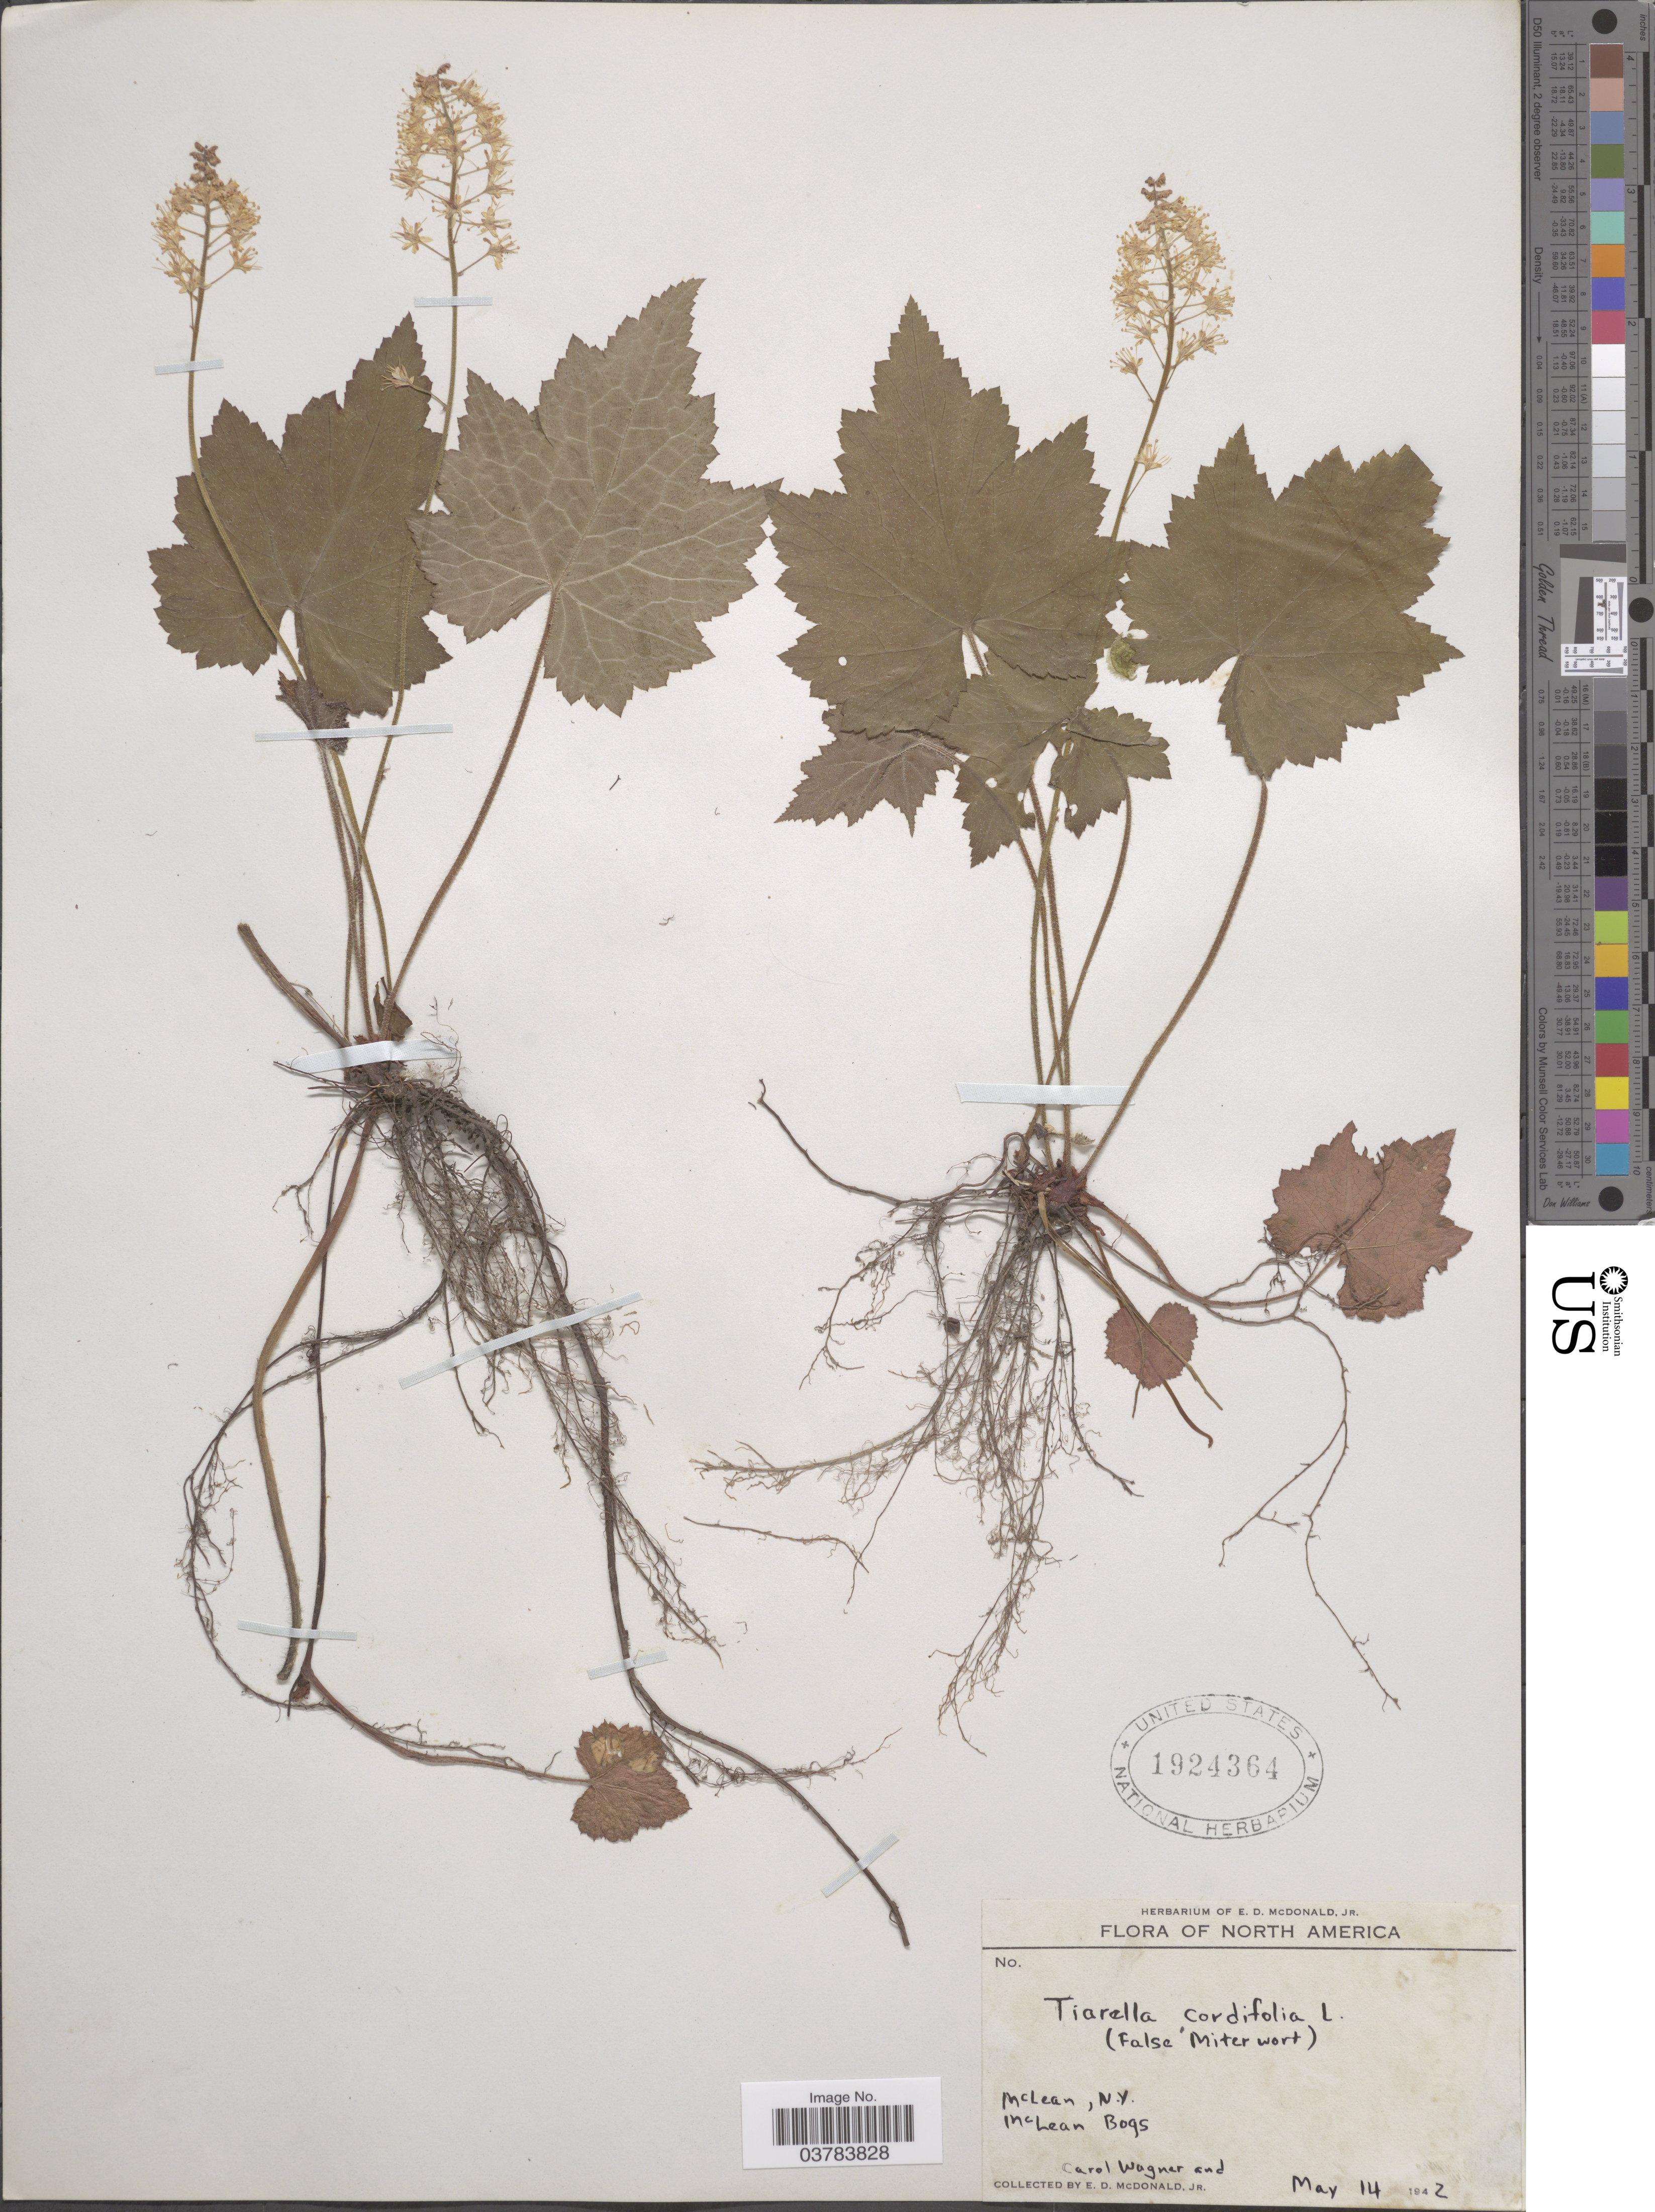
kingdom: Plantae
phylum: Tracheophyta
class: Magnoliopsida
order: Saxifragales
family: Saxifragaceae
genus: Tiarella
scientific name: Tiarella cordifolia var. typica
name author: Lakela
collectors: C. Wagner & E. D. McDonald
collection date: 1942-05-14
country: United States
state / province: New York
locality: McLean. McLean Bogs.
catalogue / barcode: US 1924364